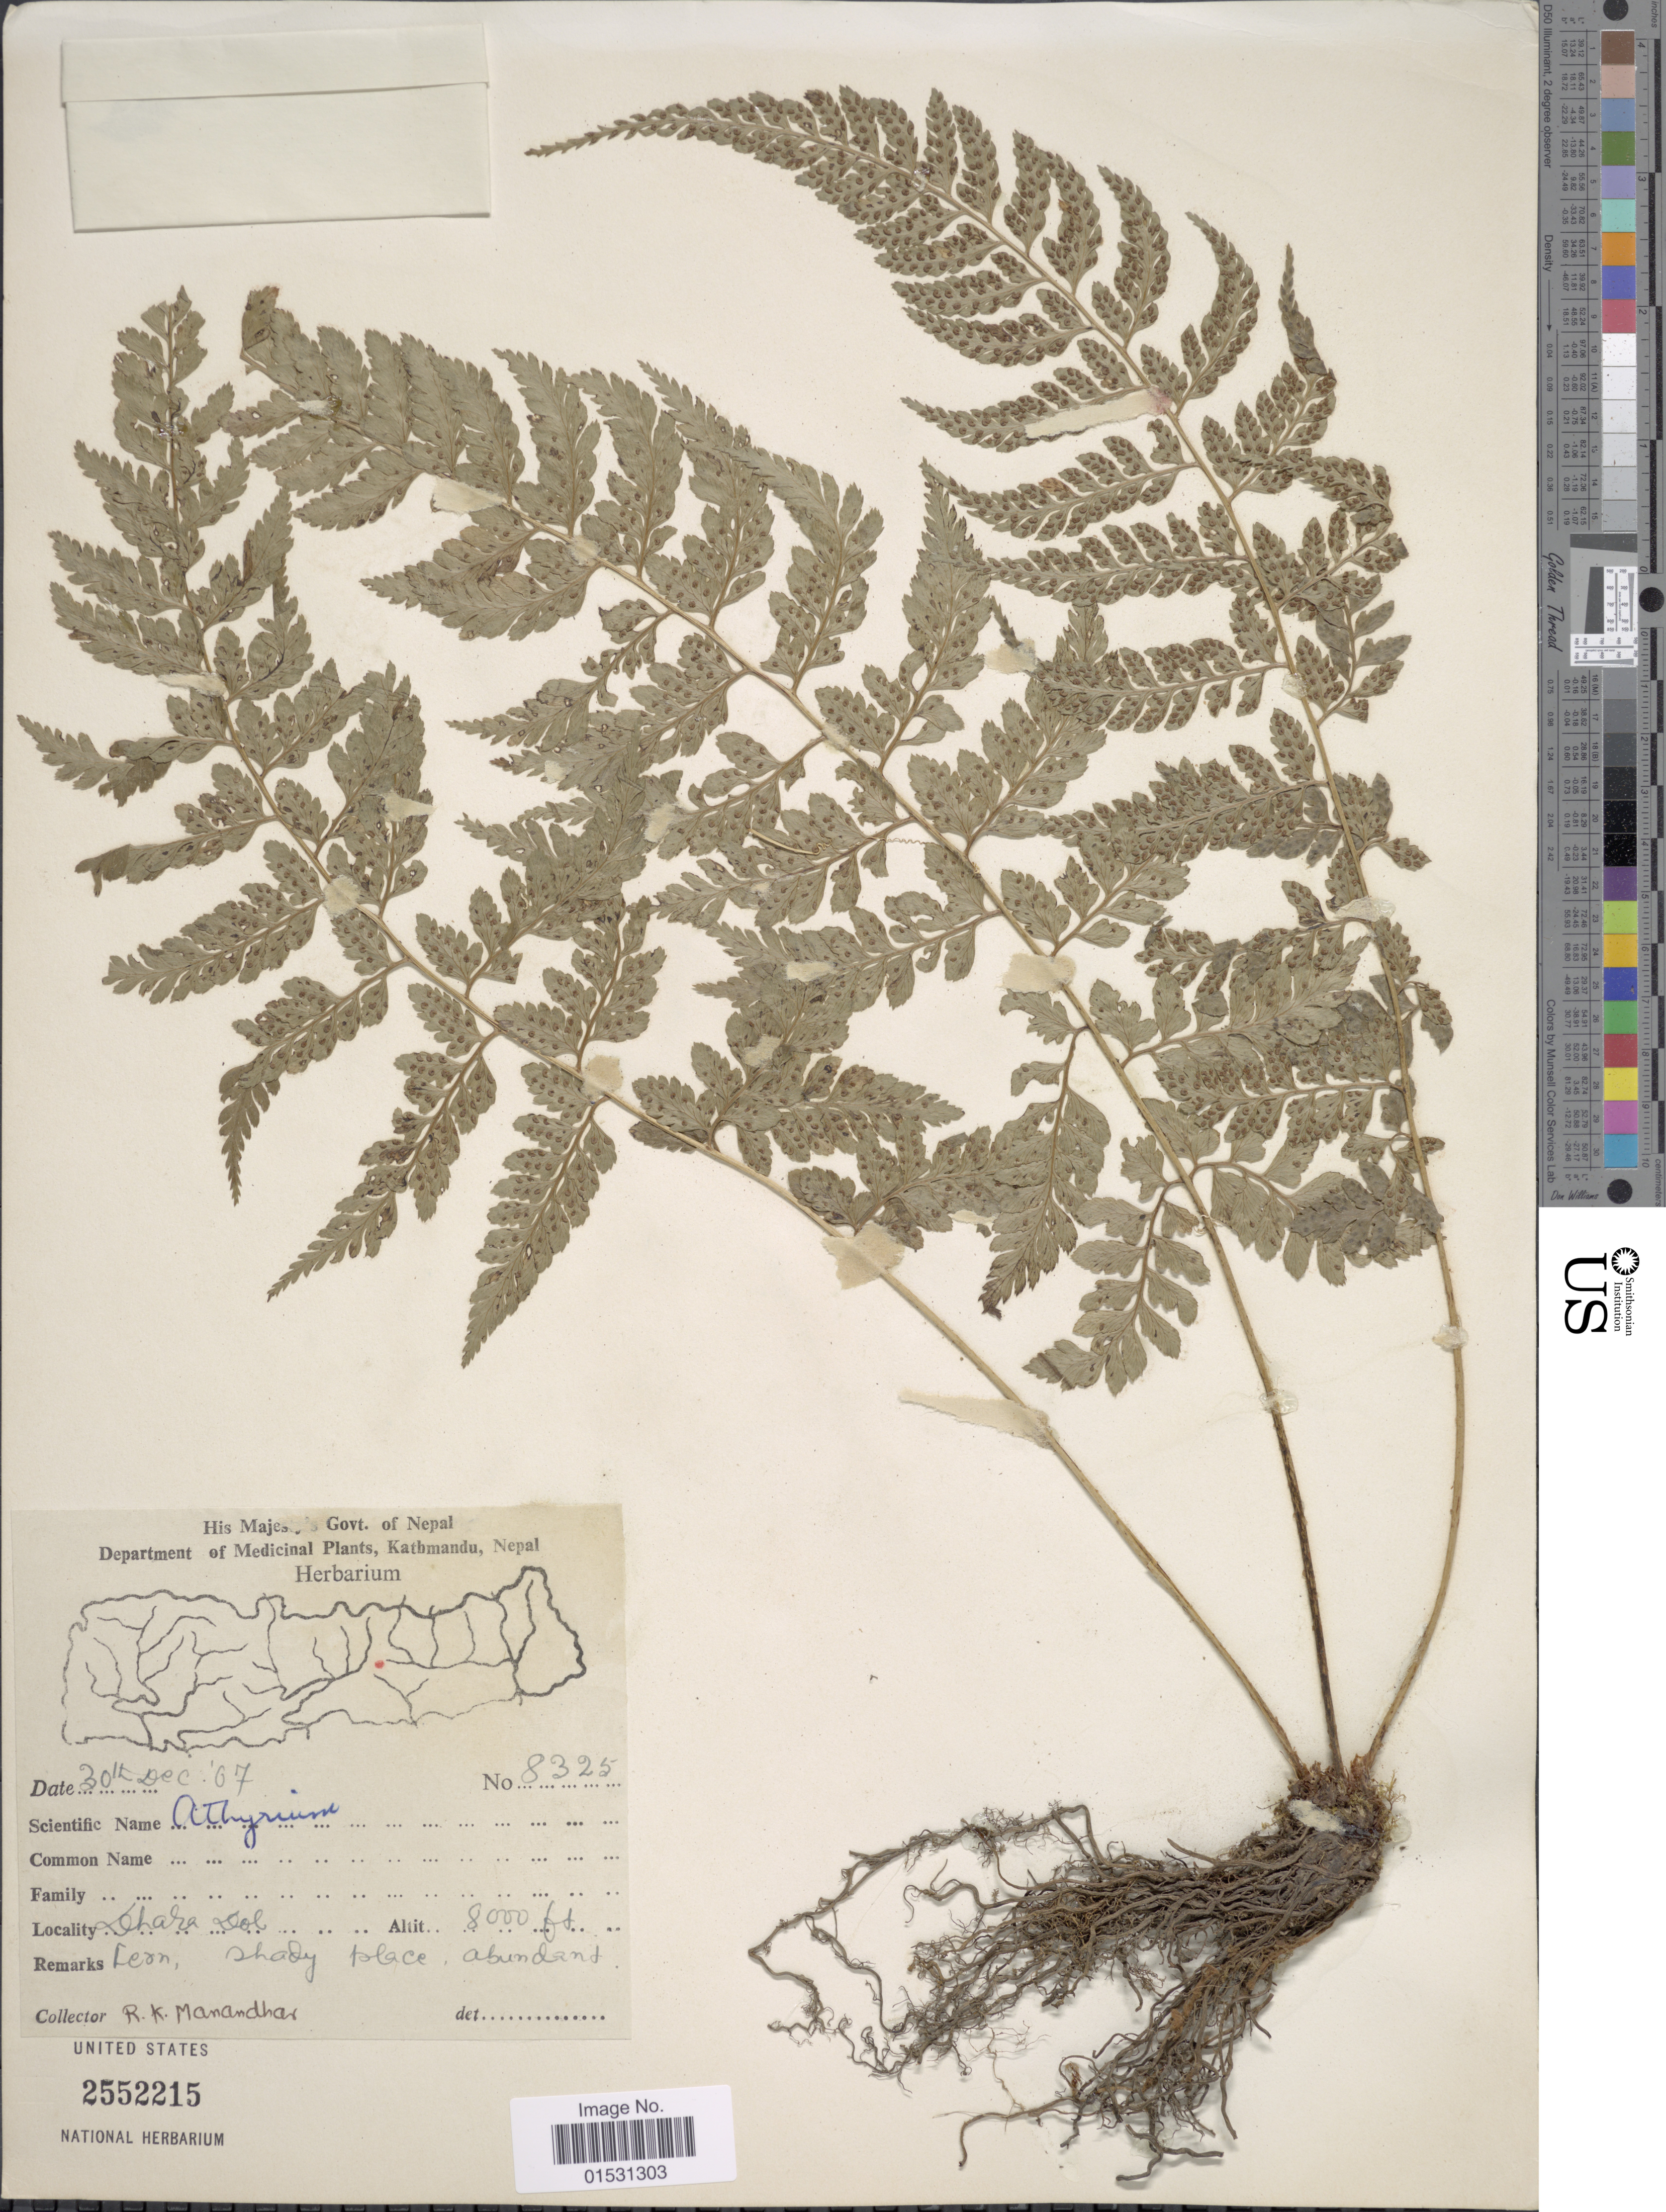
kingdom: Plantae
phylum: Tracheophyta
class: Polypodiopsida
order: Polypodiales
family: Athyriaceae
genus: Athyrium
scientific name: Athyrium sp.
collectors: R. Manandhar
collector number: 8325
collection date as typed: Transcribed d/m/y: 30/12/7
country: Nepal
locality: Dhara Dol.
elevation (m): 2438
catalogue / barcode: US 2552215